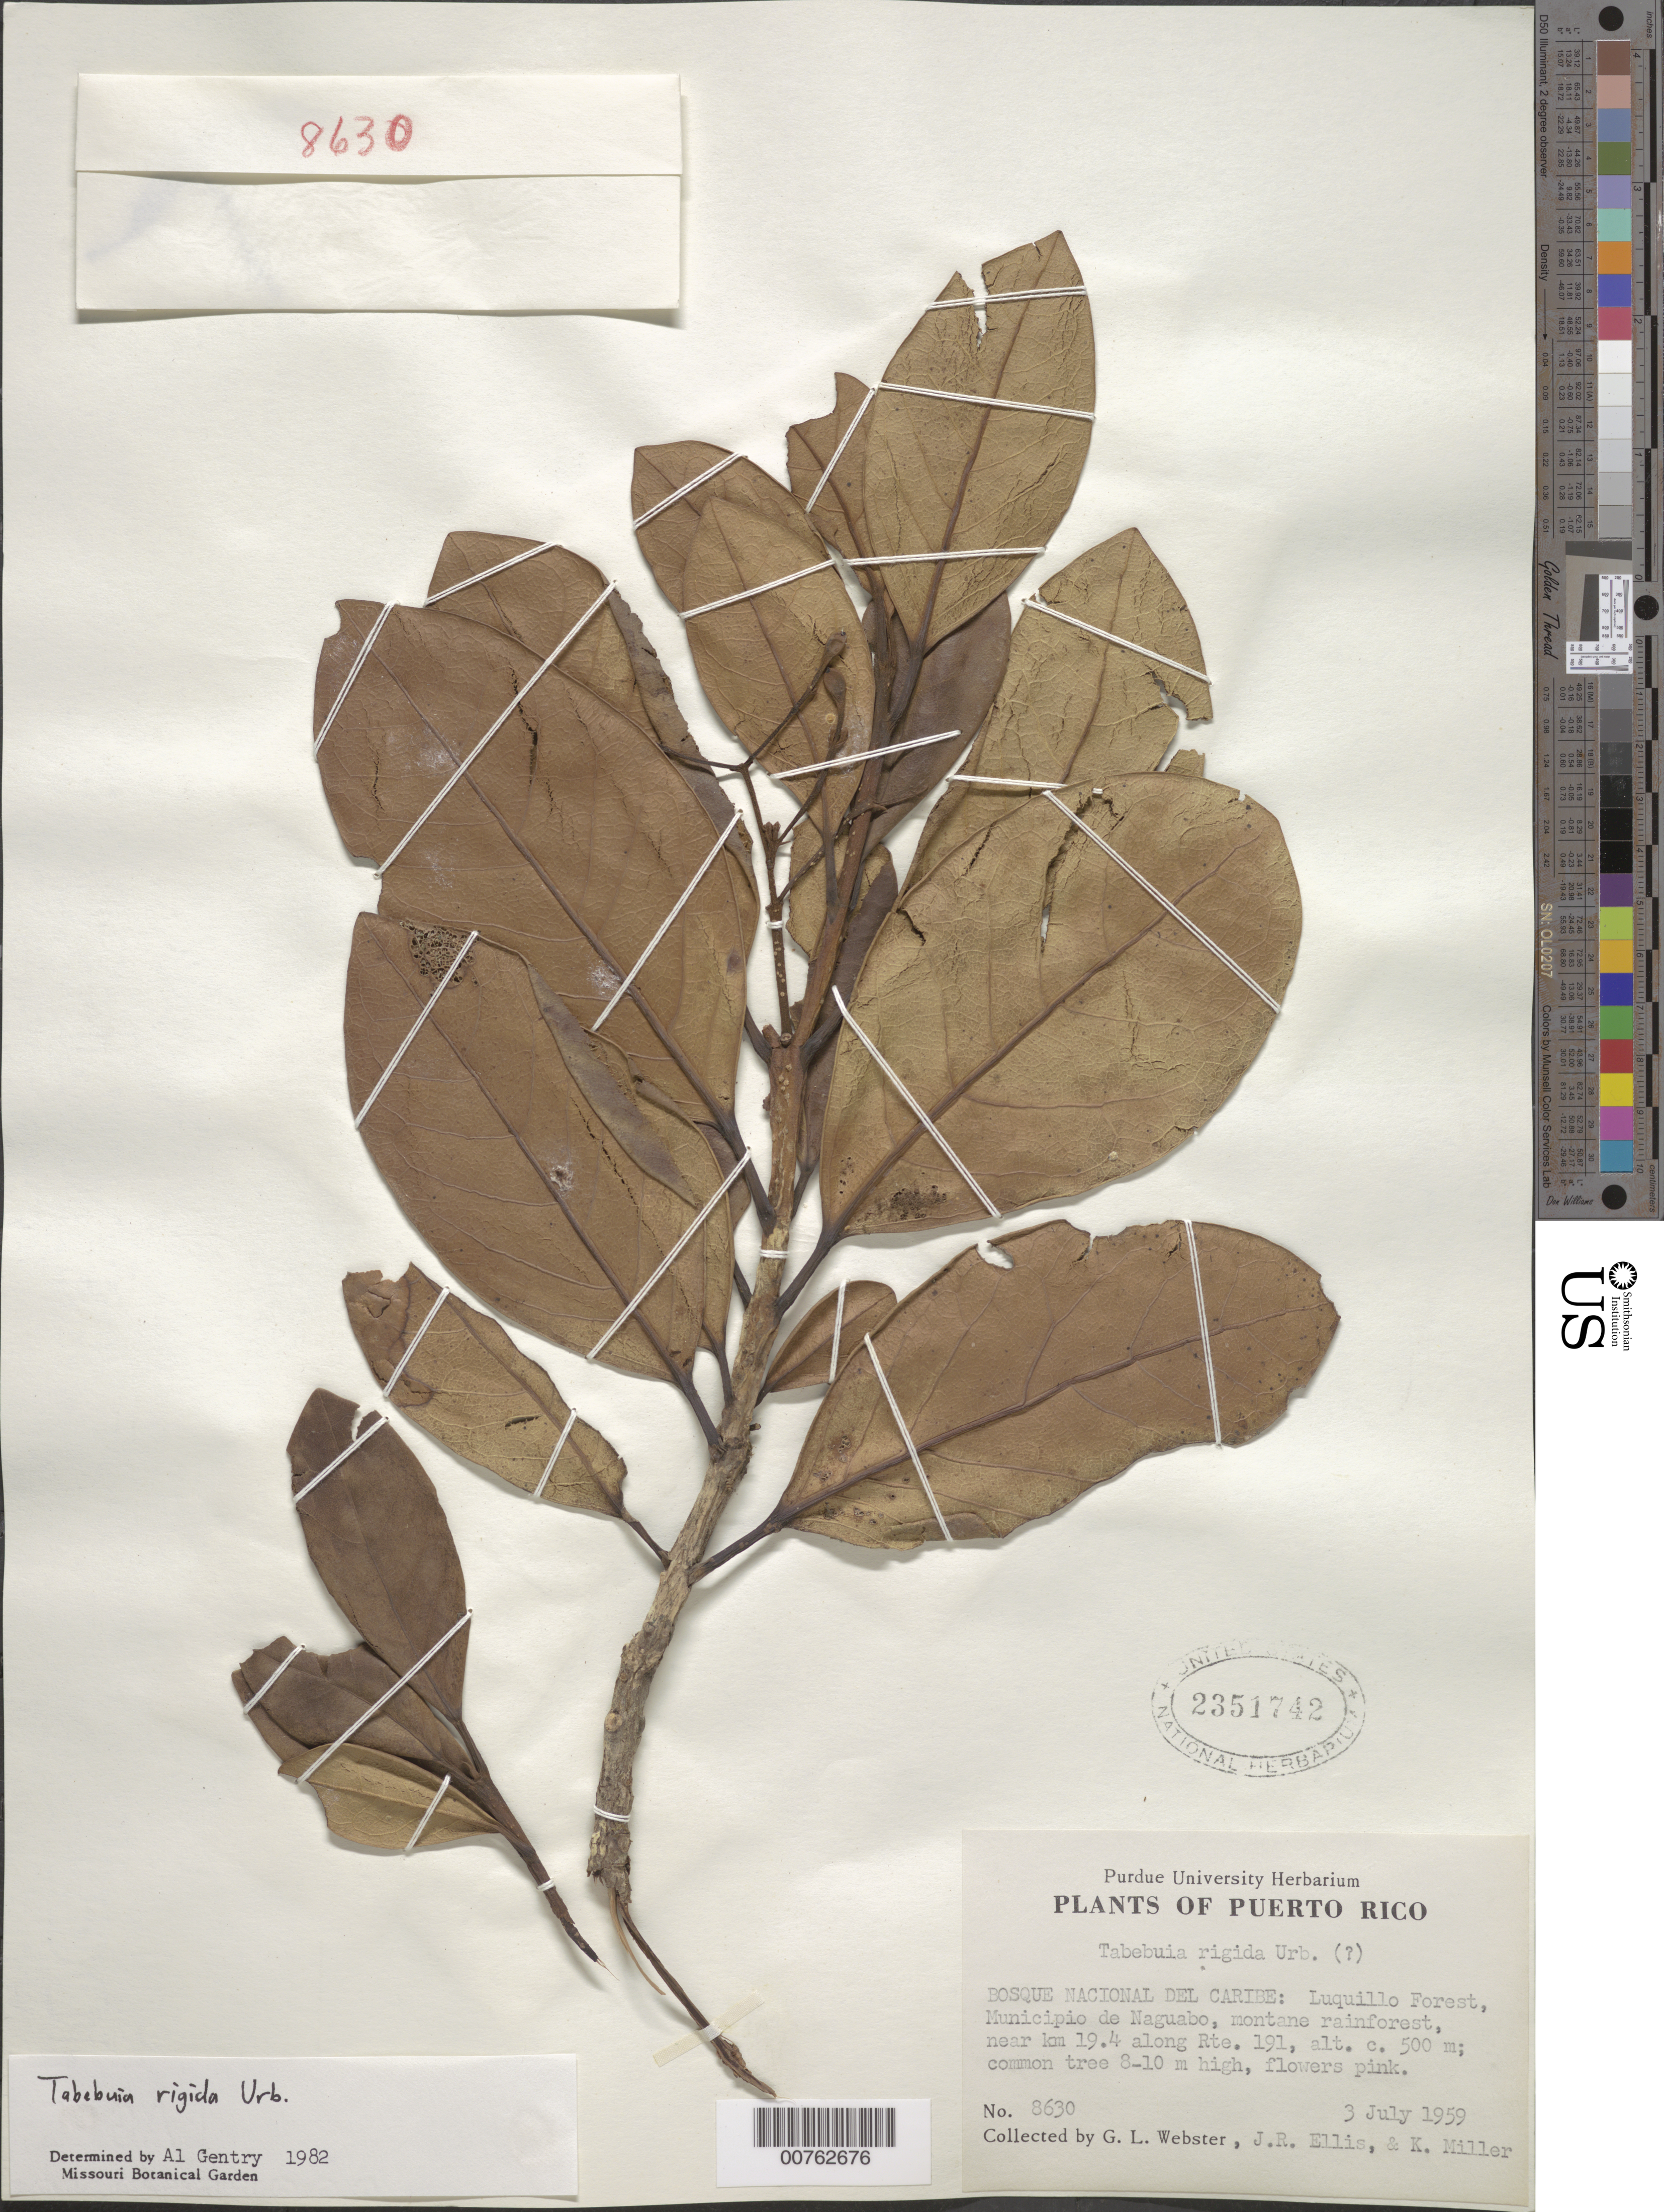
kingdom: Plantae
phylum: Tracheophyta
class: Magnoliopsida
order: Lamiales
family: Bignoniaceae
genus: Tabebuia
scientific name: Tabebuia rigida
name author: Urb.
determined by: Gentry, A. H.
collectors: G. L. Webster, J. R. Ellis & K. Miller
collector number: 8630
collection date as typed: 03 Jul 1959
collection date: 1959-07-03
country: Puerto Rico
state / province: Naguabo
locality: Bosque Nacional del Caribe: Luquillo Forest, Municipio de Naguabo; near km 19.4 along Rte. 191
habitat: Montane rainforest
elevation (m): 500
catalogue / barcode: US 2351742